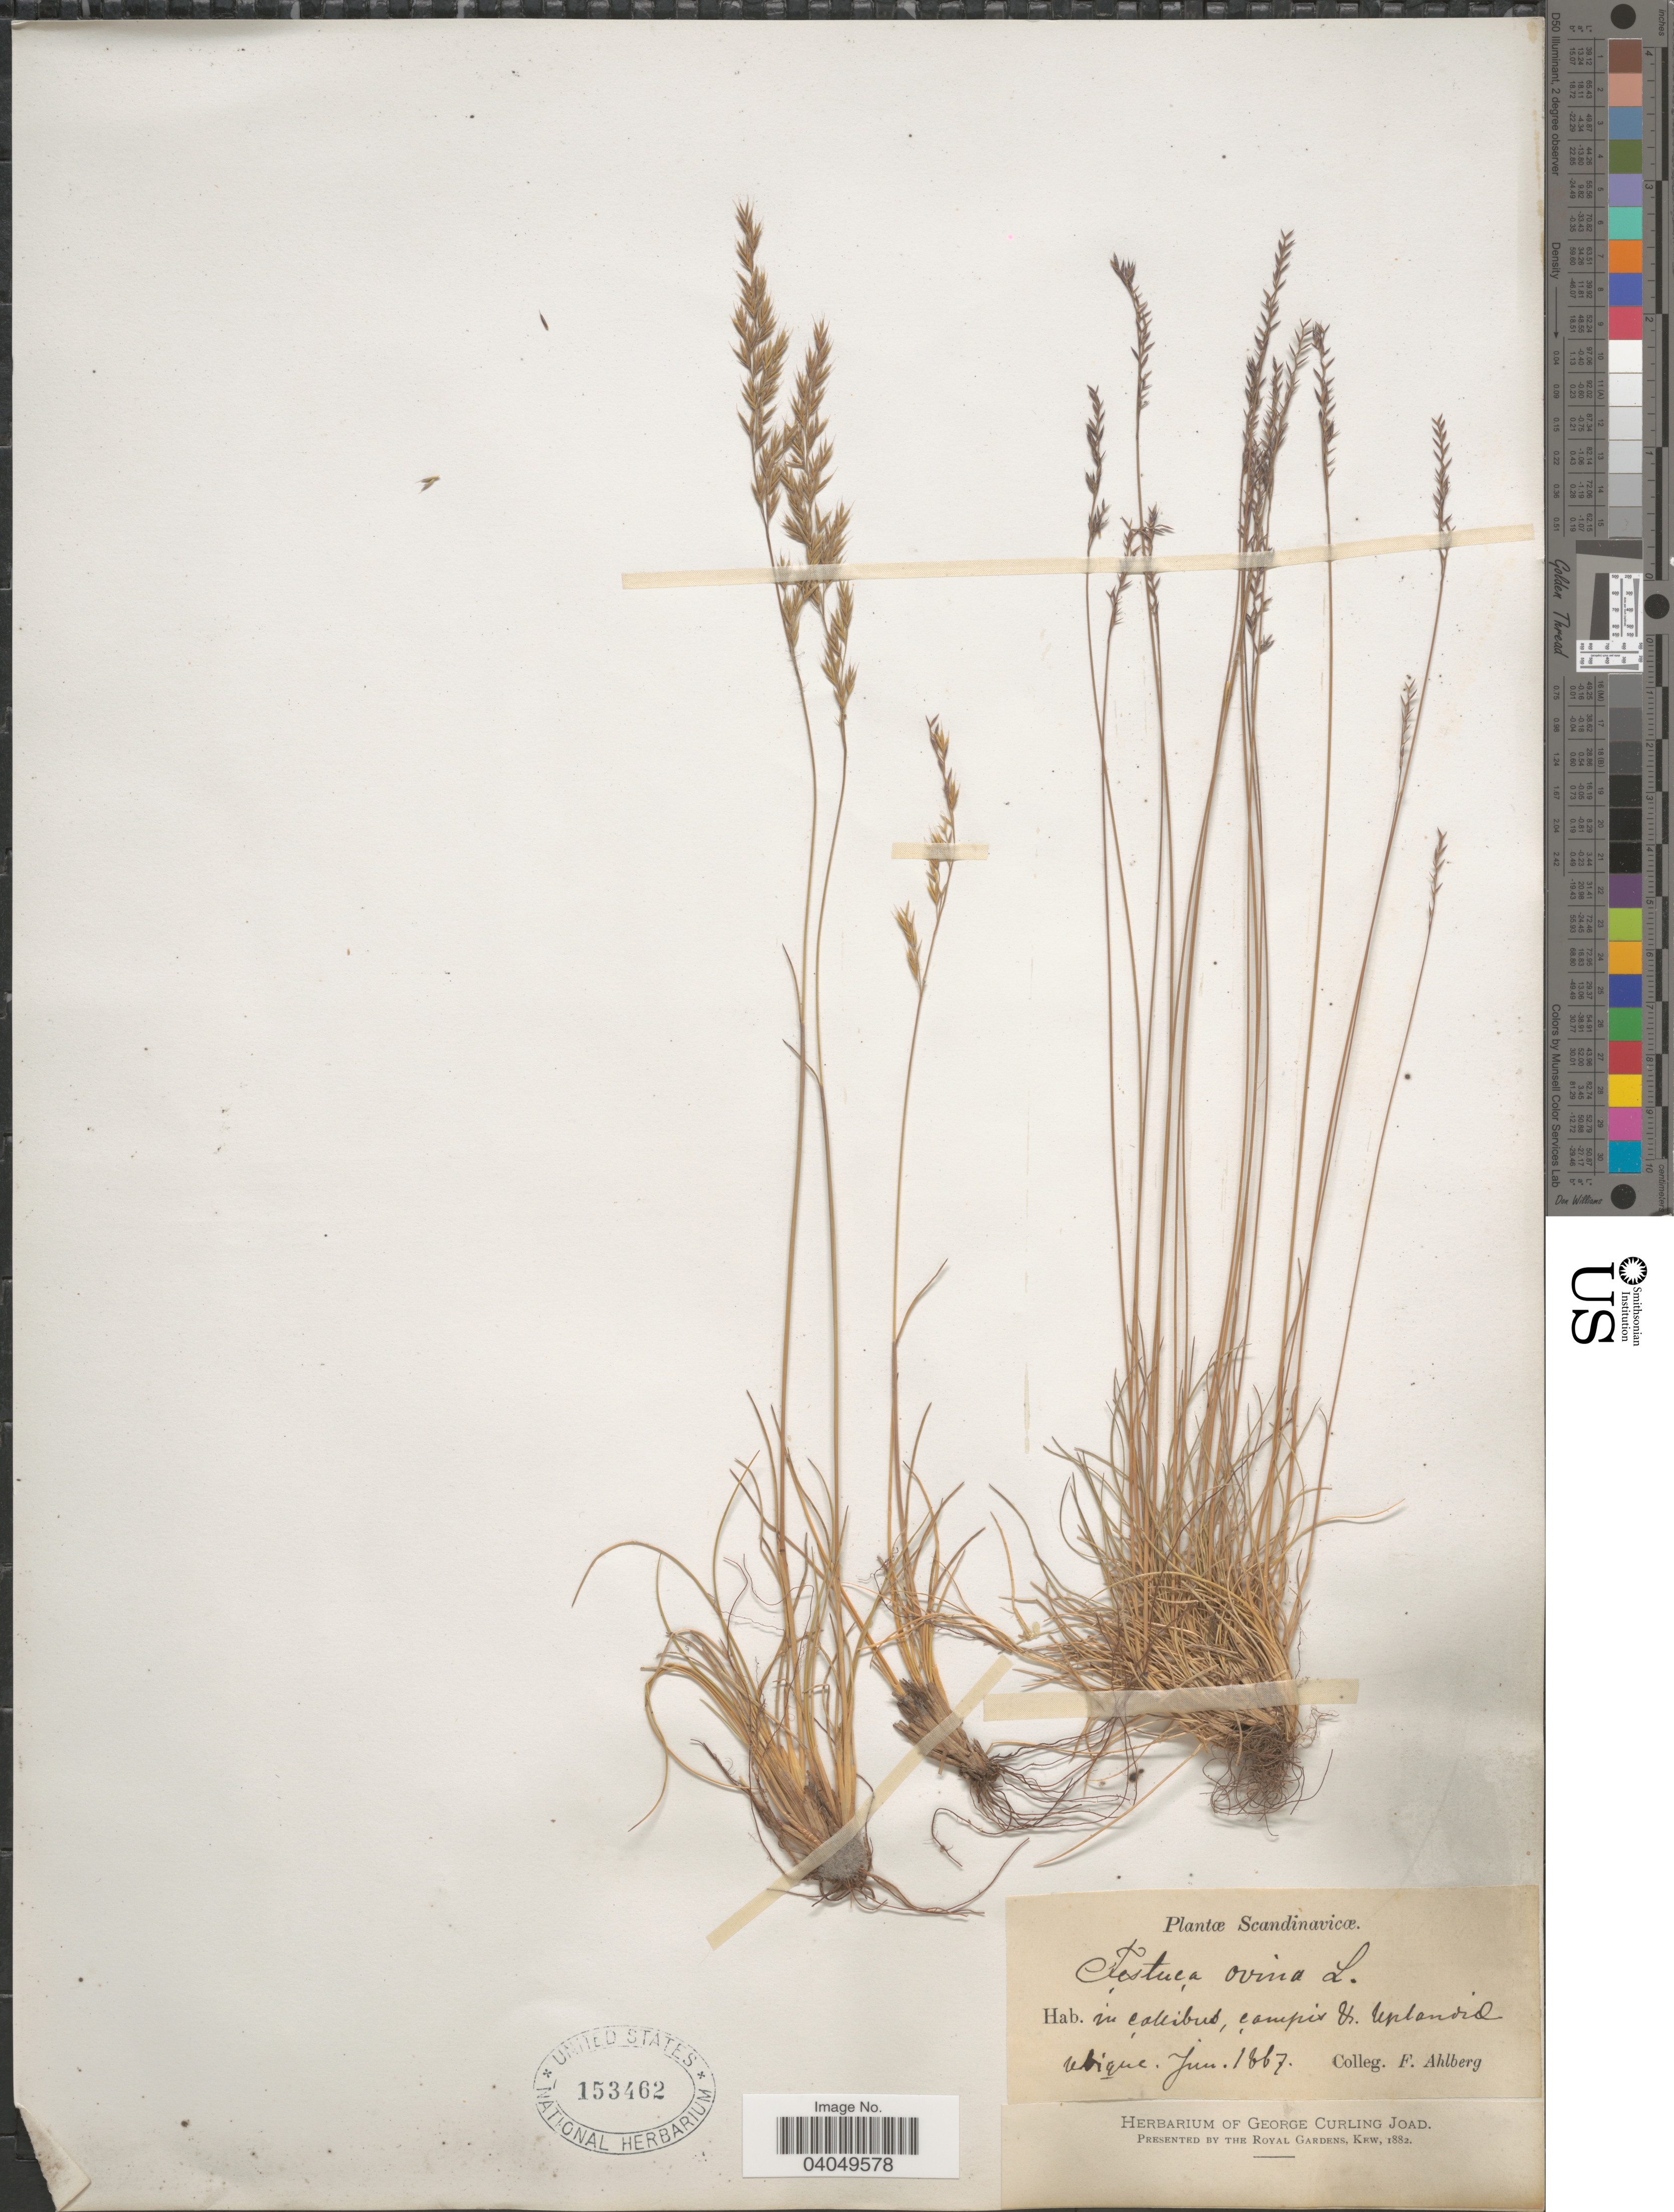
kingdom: Plantae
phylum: Tracheophyta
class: Liliopsida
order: Poales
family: Poaceae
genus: Festuca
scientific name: Festuca ovina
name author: L.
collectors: F. Ahlberg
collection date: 1867-06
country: Sweden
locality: Scandinavicæ. In collibus, campis Vr. Uplandia ubique.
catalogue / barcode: US 153462